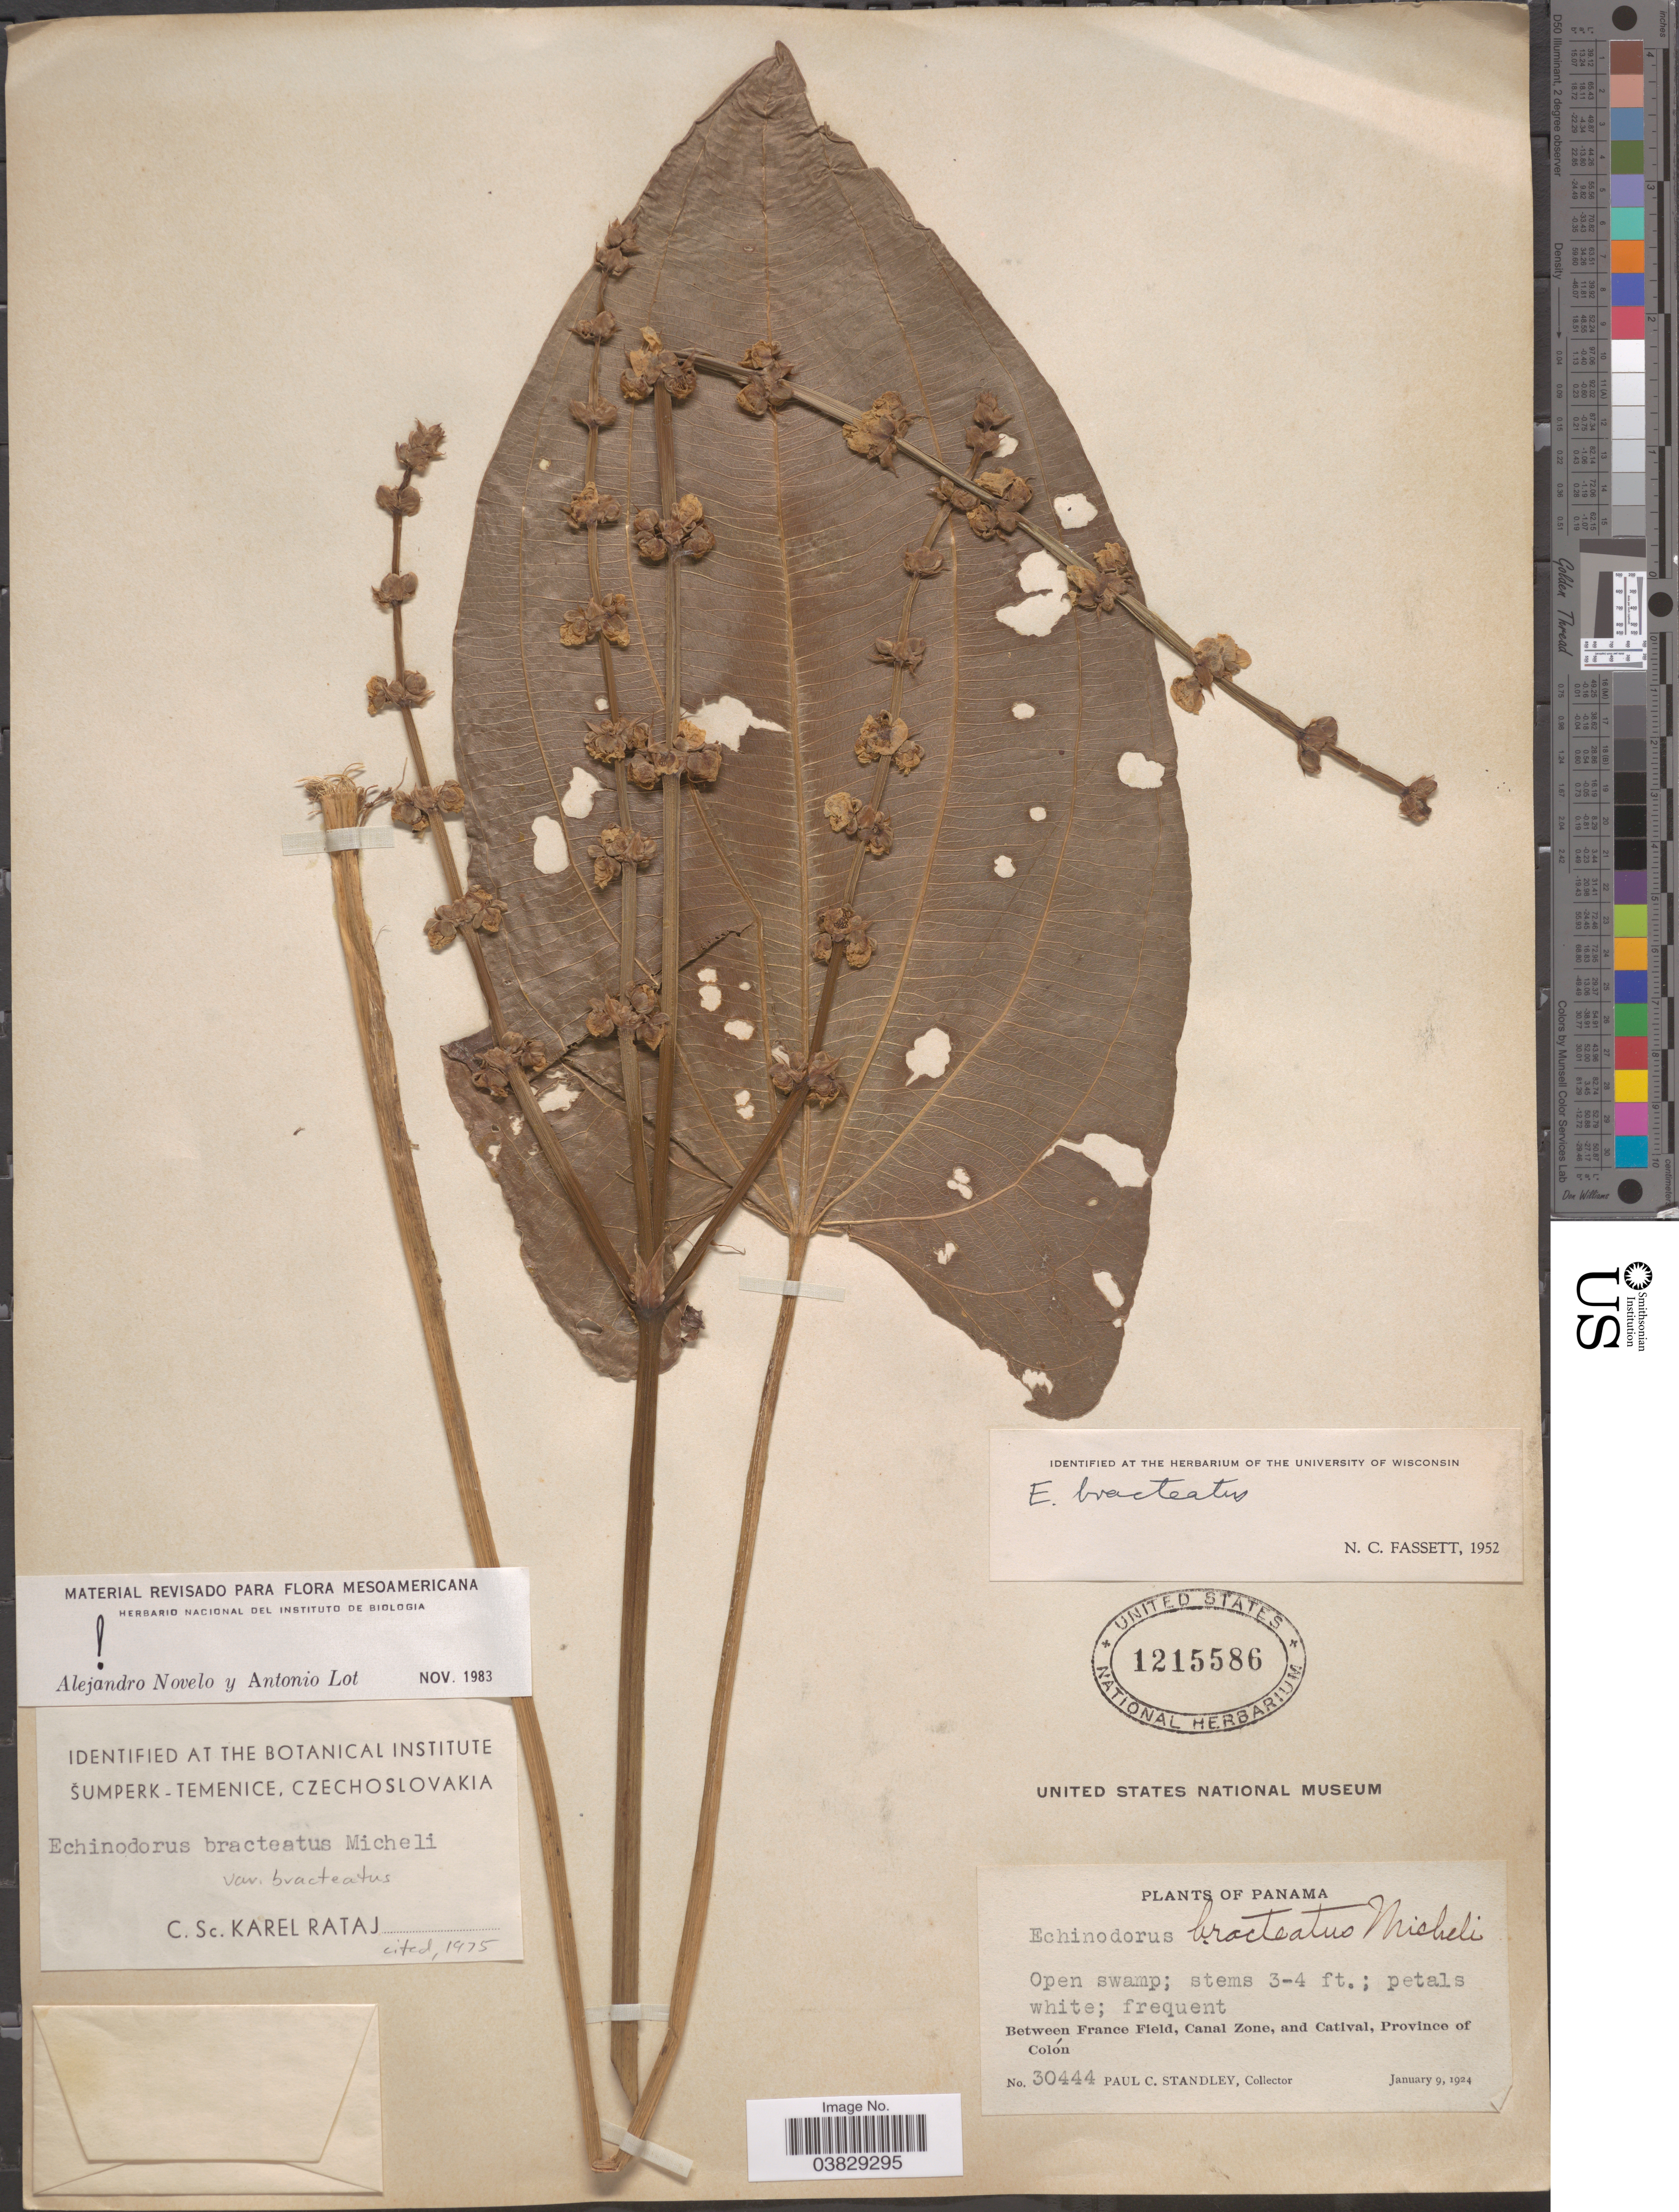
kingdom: Plantae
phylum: Tracheophyta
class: Liliopsida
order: Alismatales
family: Alismataceae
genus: Echinodorus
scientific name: Echinodorus bracteatus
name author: Micheli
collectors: P. C. Standley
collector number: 30444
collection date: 1924-01-09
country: Panama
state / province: Colón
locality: Between France Field, Canal Zone, and Catival, Province of Colón.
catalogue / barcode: US 1215586